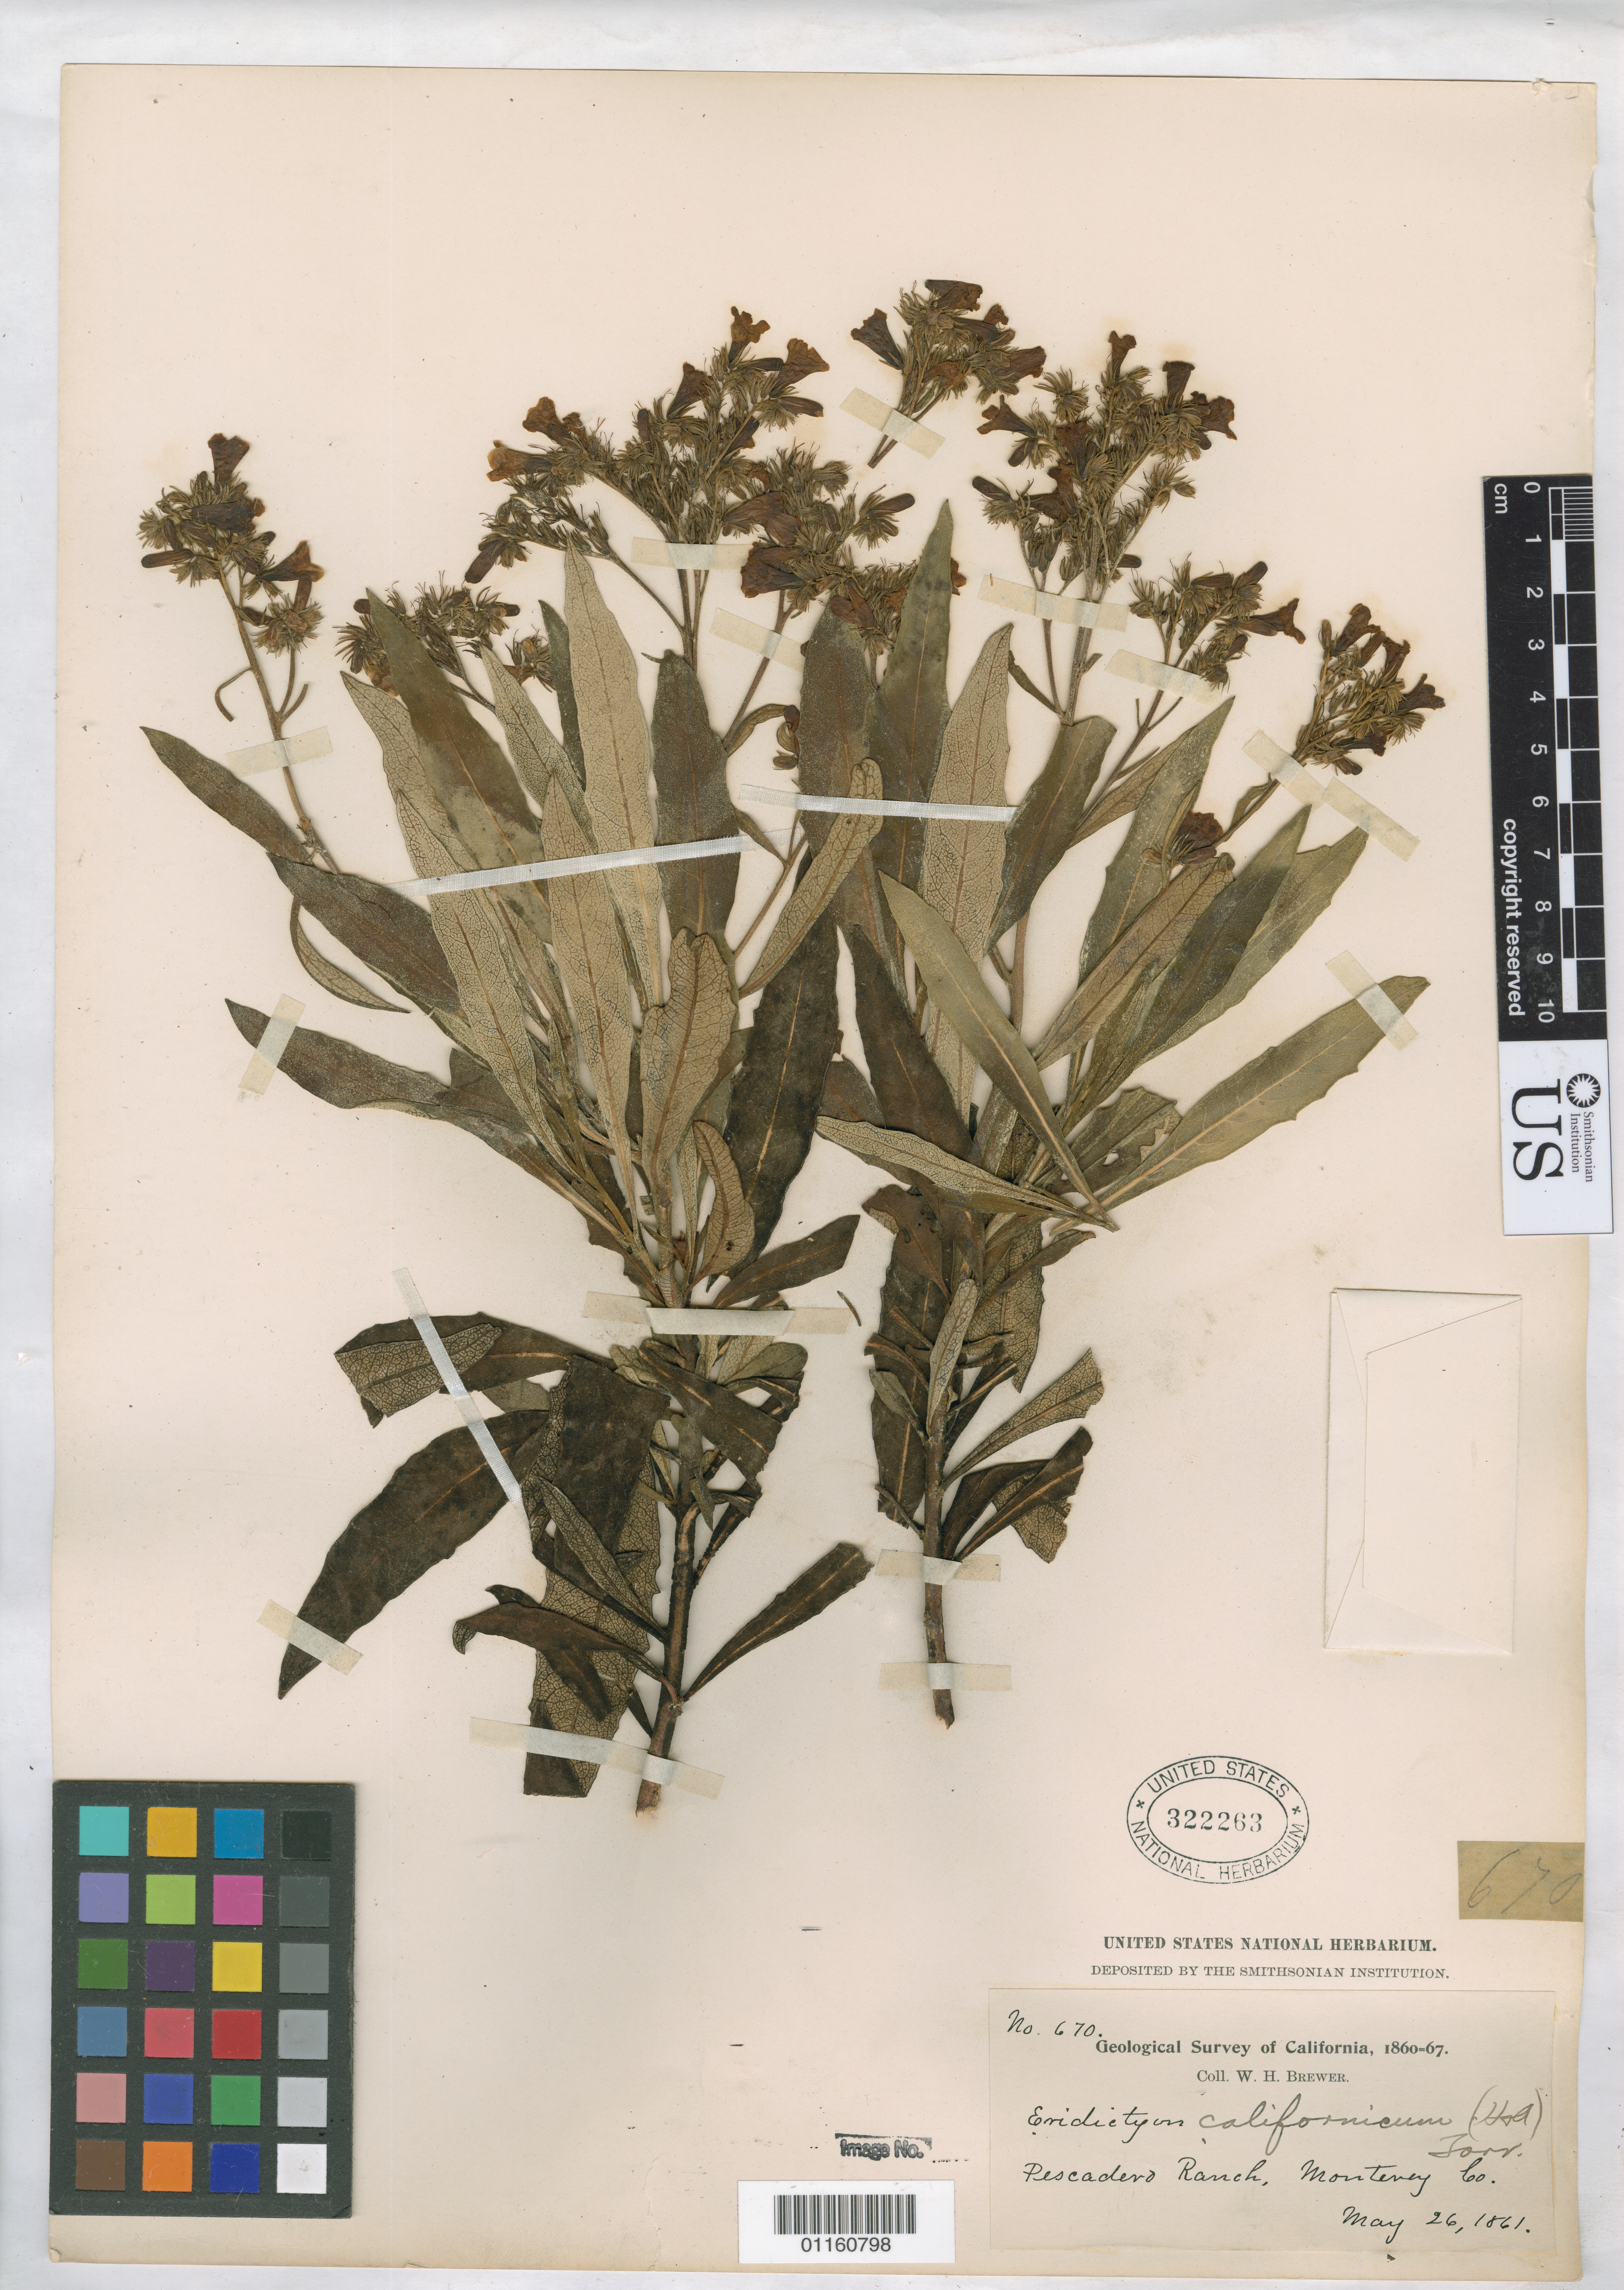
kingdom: Plantae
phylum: Tracheophyta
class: Magnoliopsida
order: Boraginales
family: Namaceae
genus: Eriodictyon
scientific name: Eriodictyon californicum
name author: (Hook. & Arn.) Torr.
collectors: W. H. Brewer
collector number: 670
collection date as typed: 26 May 1861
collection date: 1861-05-26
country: United States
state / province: California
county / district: Monterey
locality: Pescadero Ranch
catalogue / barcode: US 322263